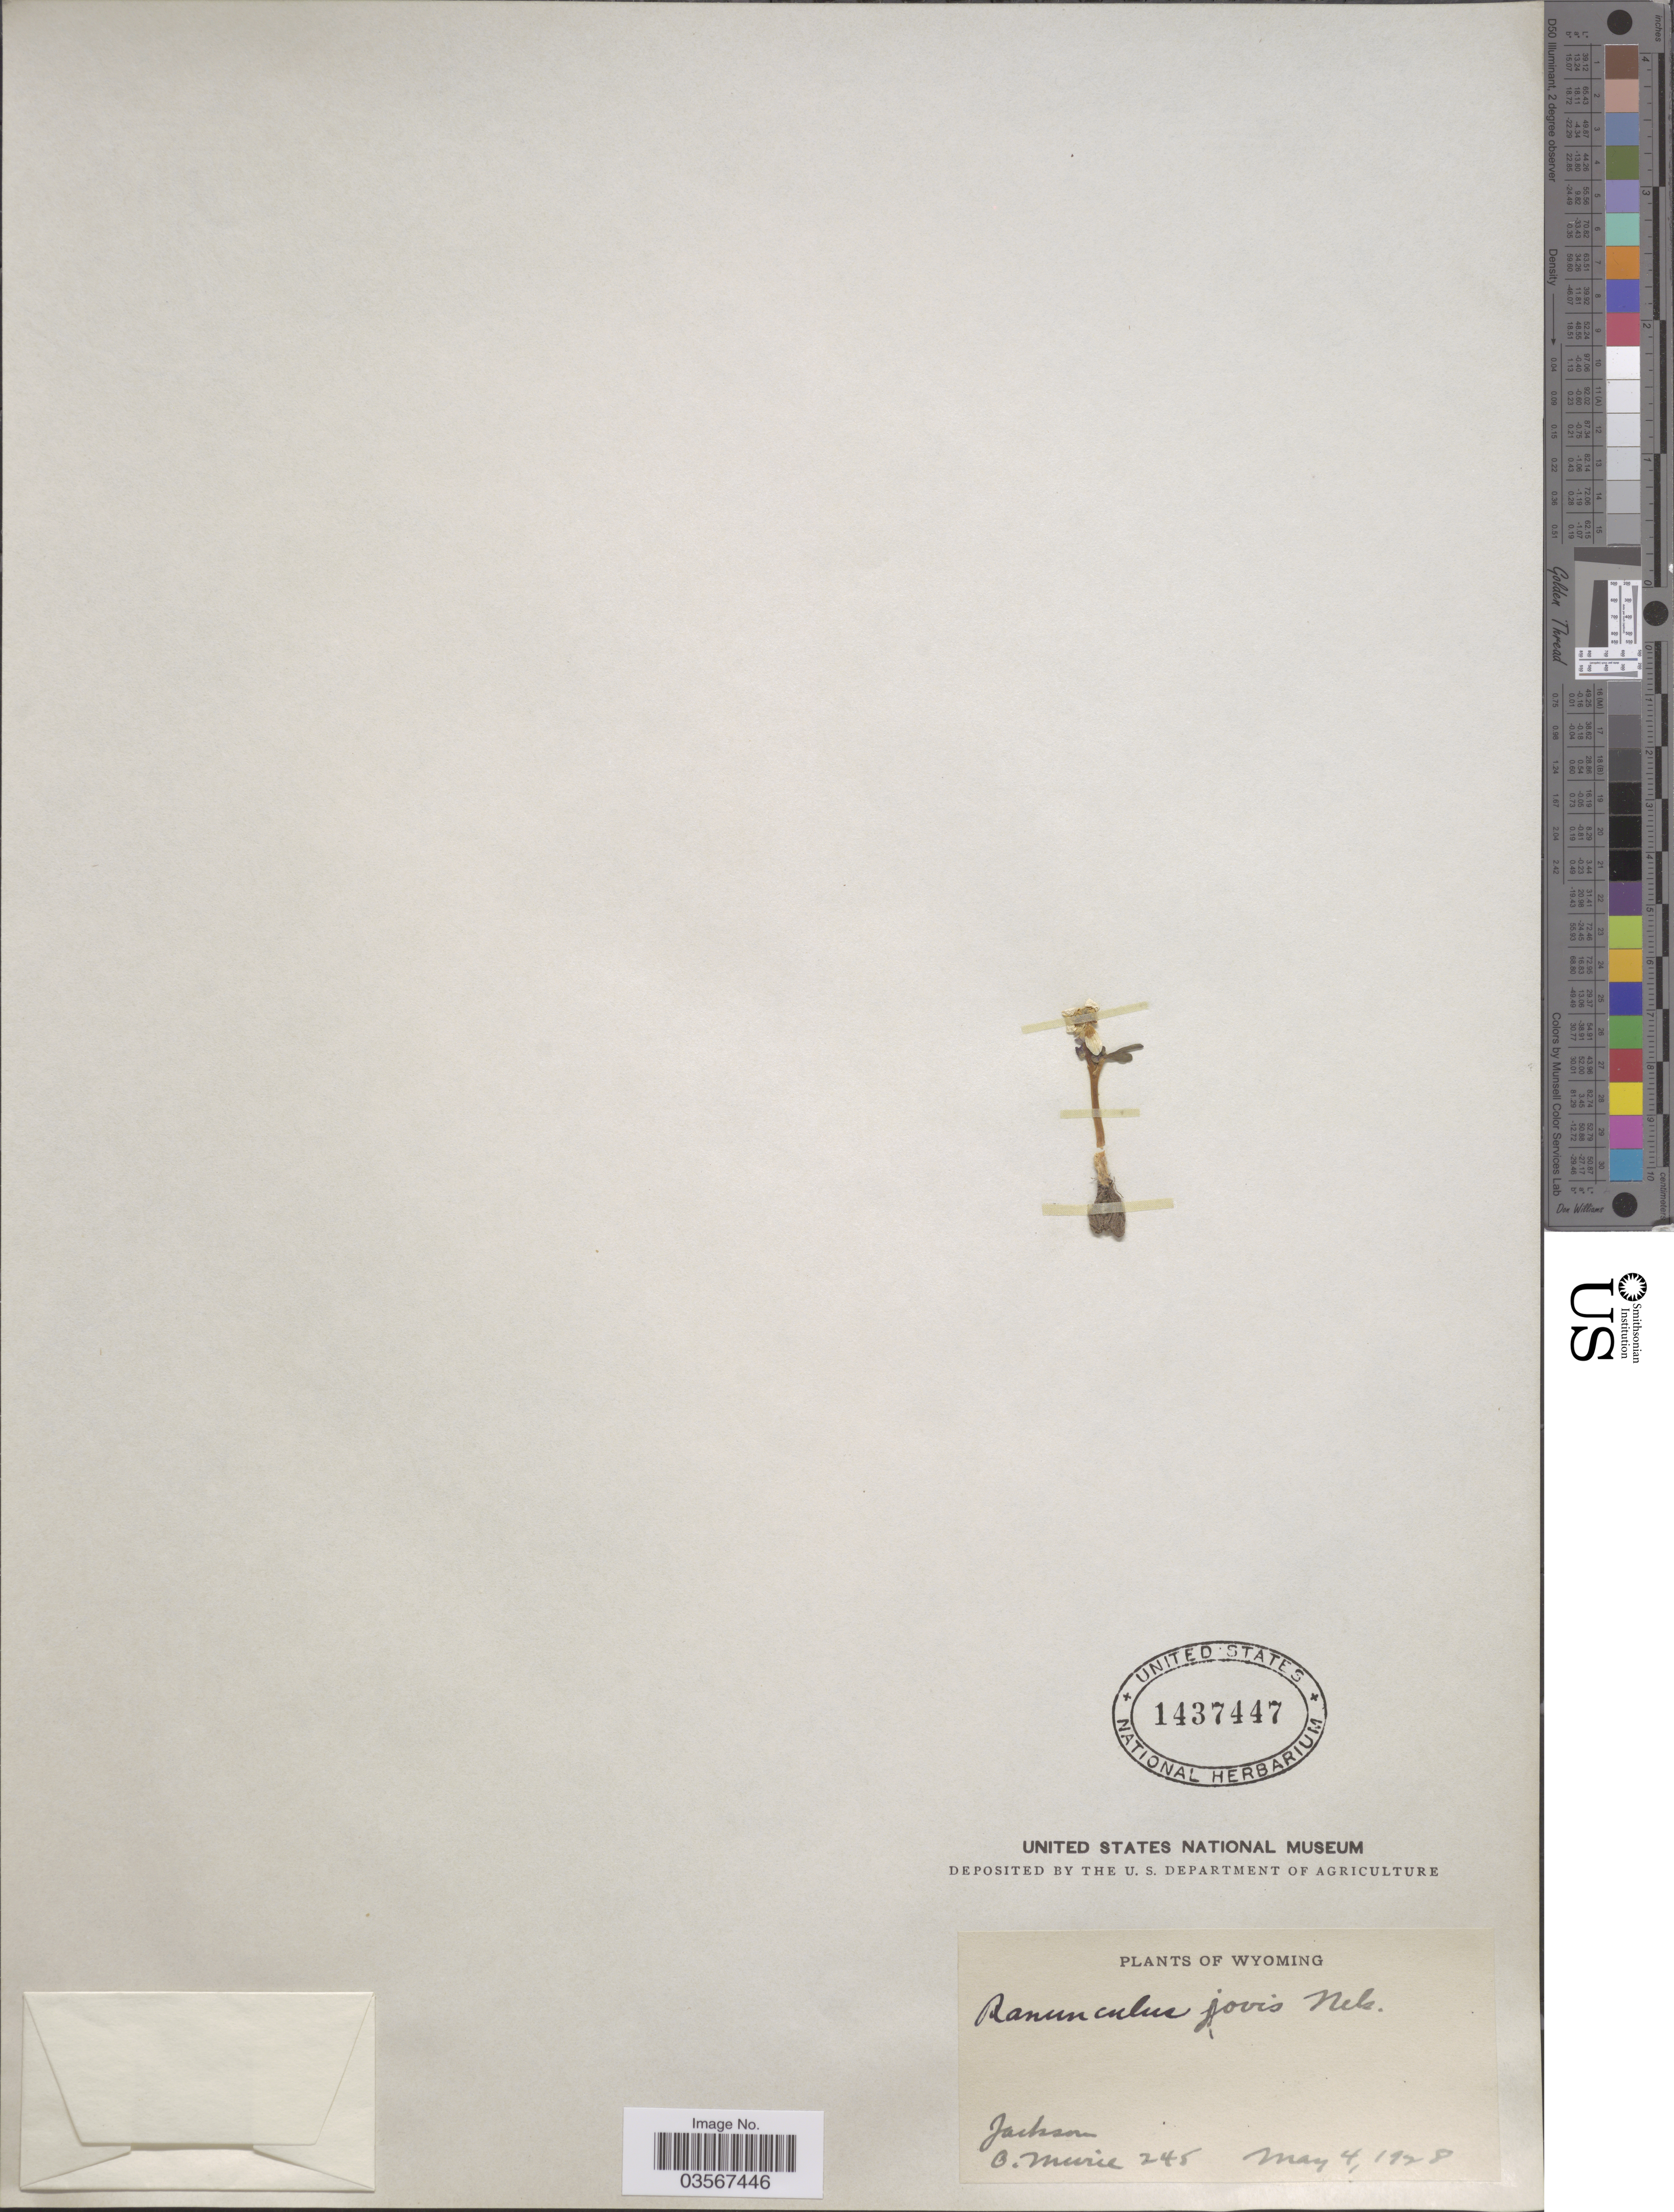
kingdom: Plantae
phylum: Tracheophyta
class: Magnoliopsida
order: Ranunculales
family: Ranunculaceae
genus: Ranunculus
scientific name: Ranunculus jovis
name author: A. Nelson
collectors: O. Murie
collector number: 245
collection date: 1928-05-04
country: United States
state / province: Wyoming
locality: Jackson.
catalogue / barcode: US 1437447